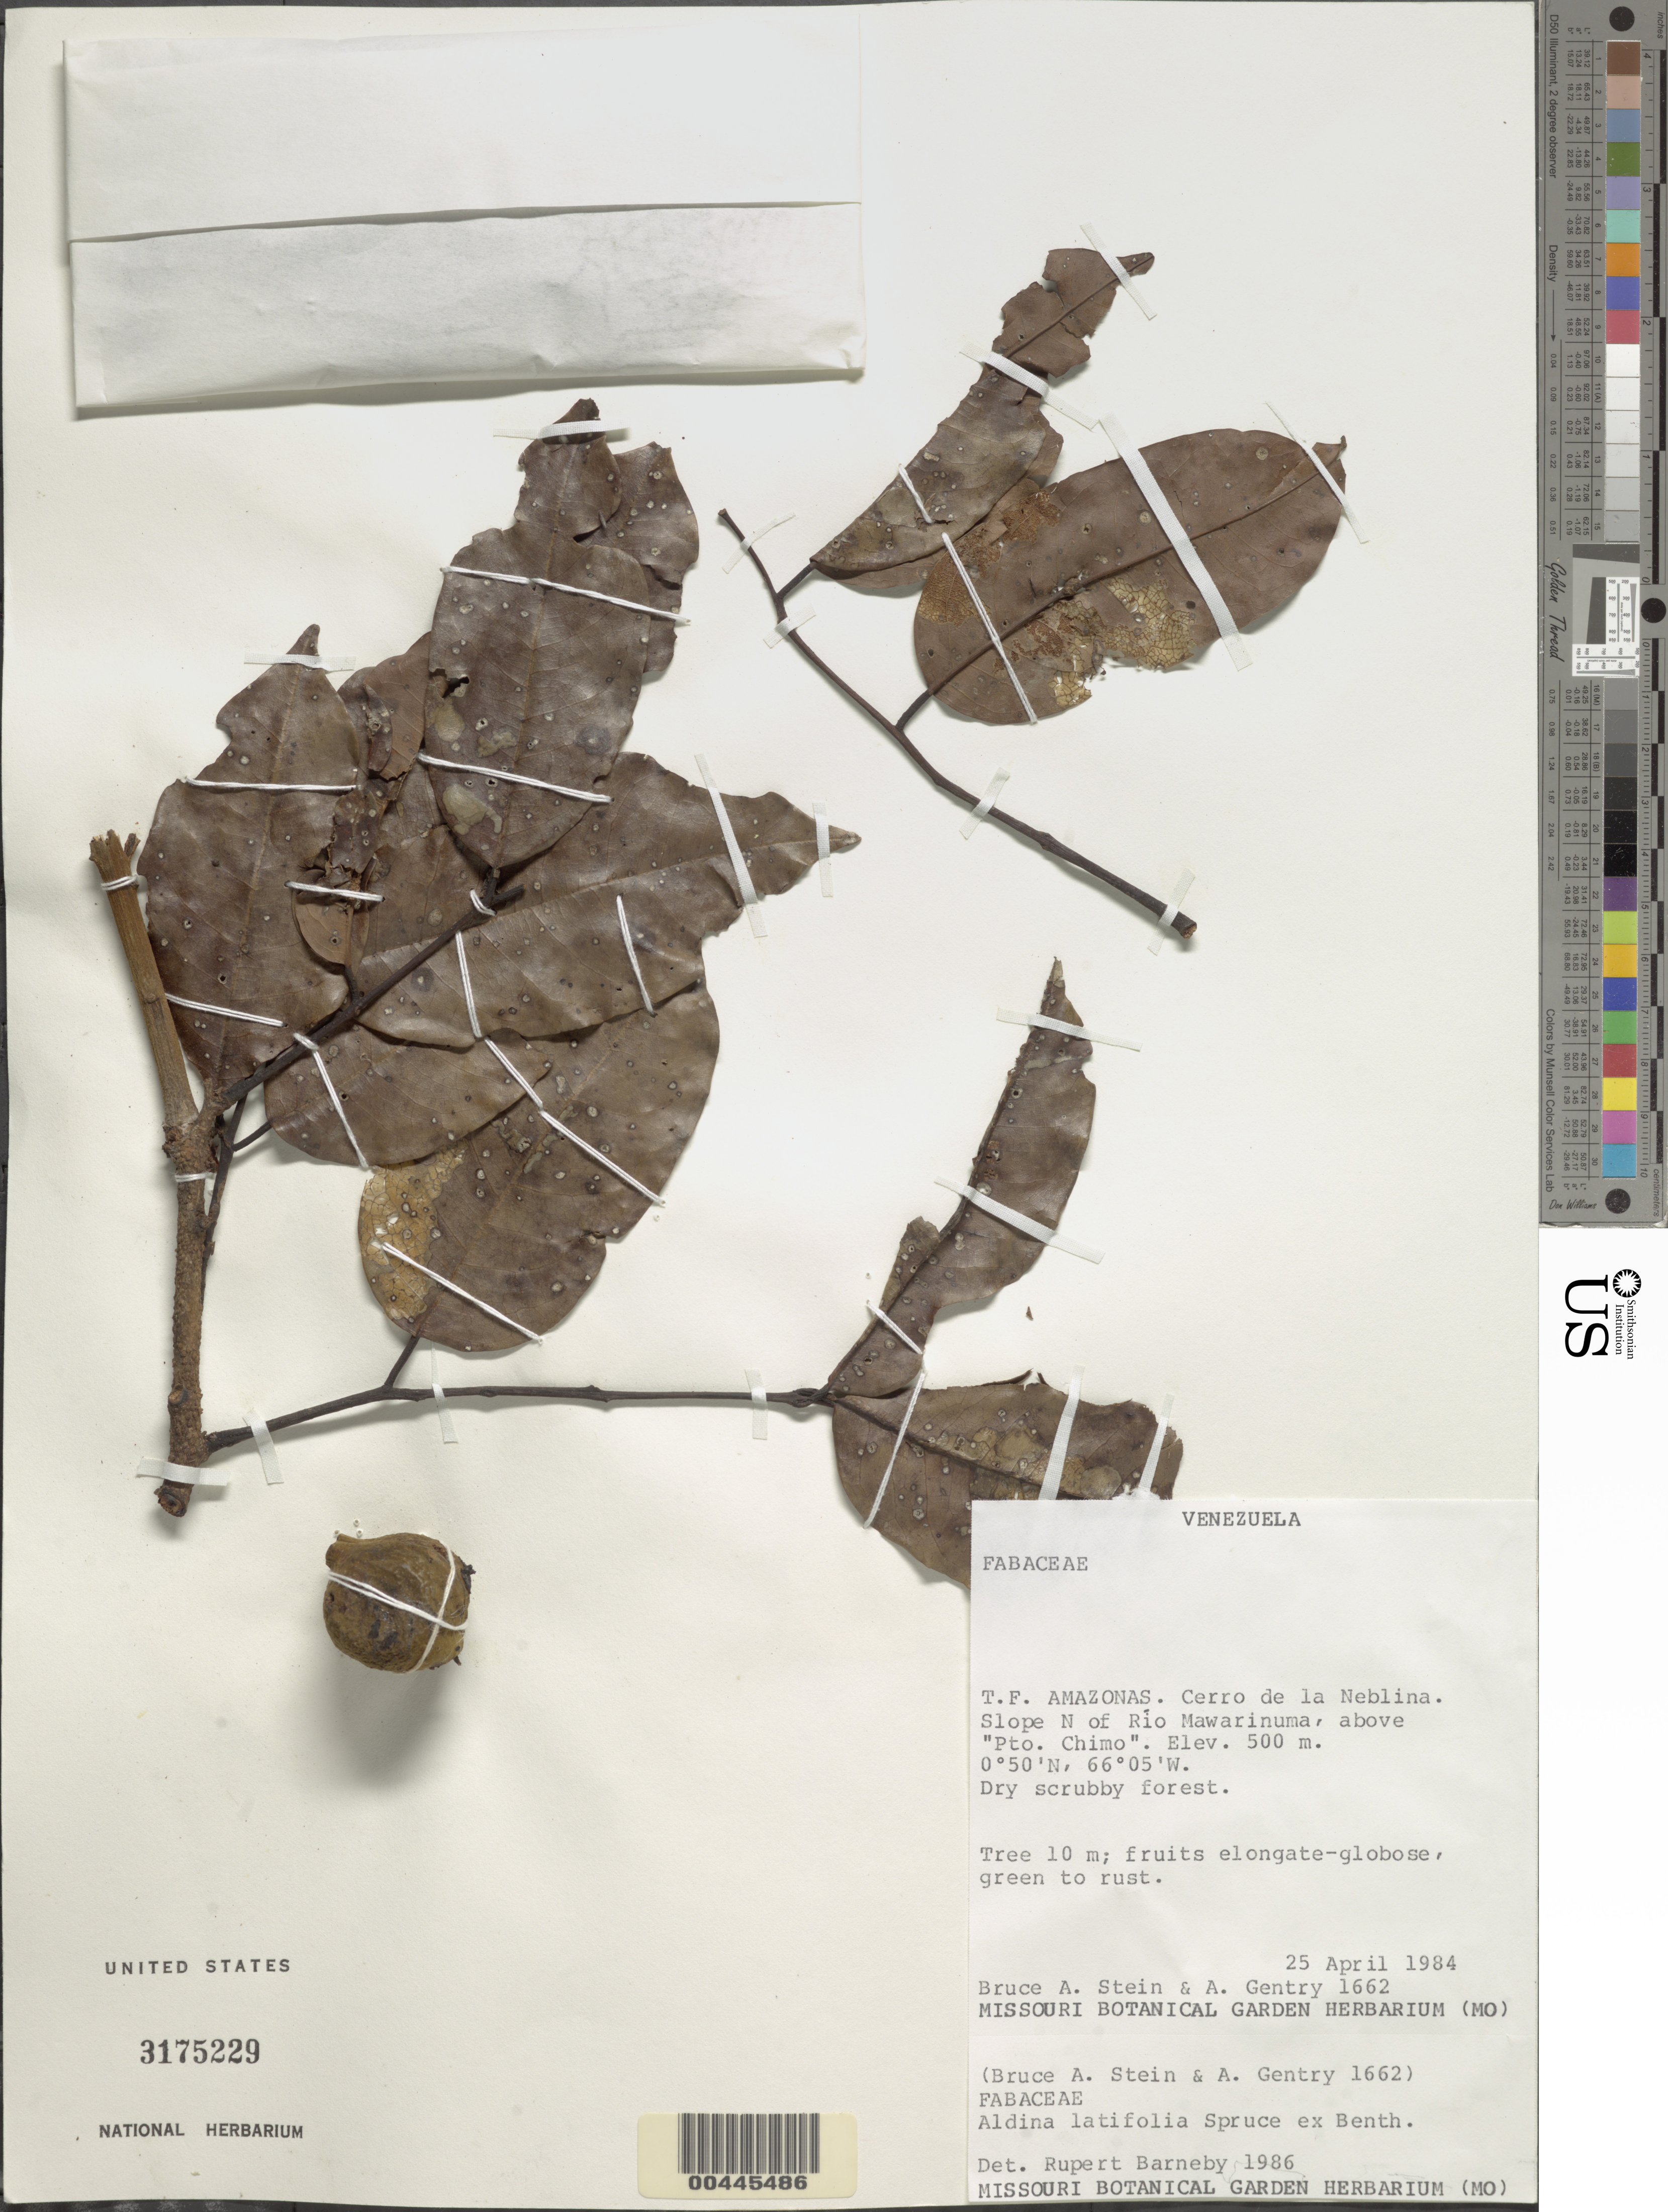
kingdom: Plantae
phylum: Tracheophyta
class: Magnoliopsida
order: Fabales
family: Fabaceae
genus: Aldina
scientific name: Aldina latifolia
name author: Spruce ex Benth.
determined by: Ramos, Gustavo, (HUEFS), Universidade Estadual de Feira de Santana (BRAZIL)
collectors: B. A. Stein & A. H. Gentry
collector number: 1662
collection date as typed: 25 Apr 1984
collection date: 1984-04-25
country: Venezuela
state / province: Amazonas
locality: Cerro de la neblina, n of rio mawarinuma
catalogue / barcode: US 3175229